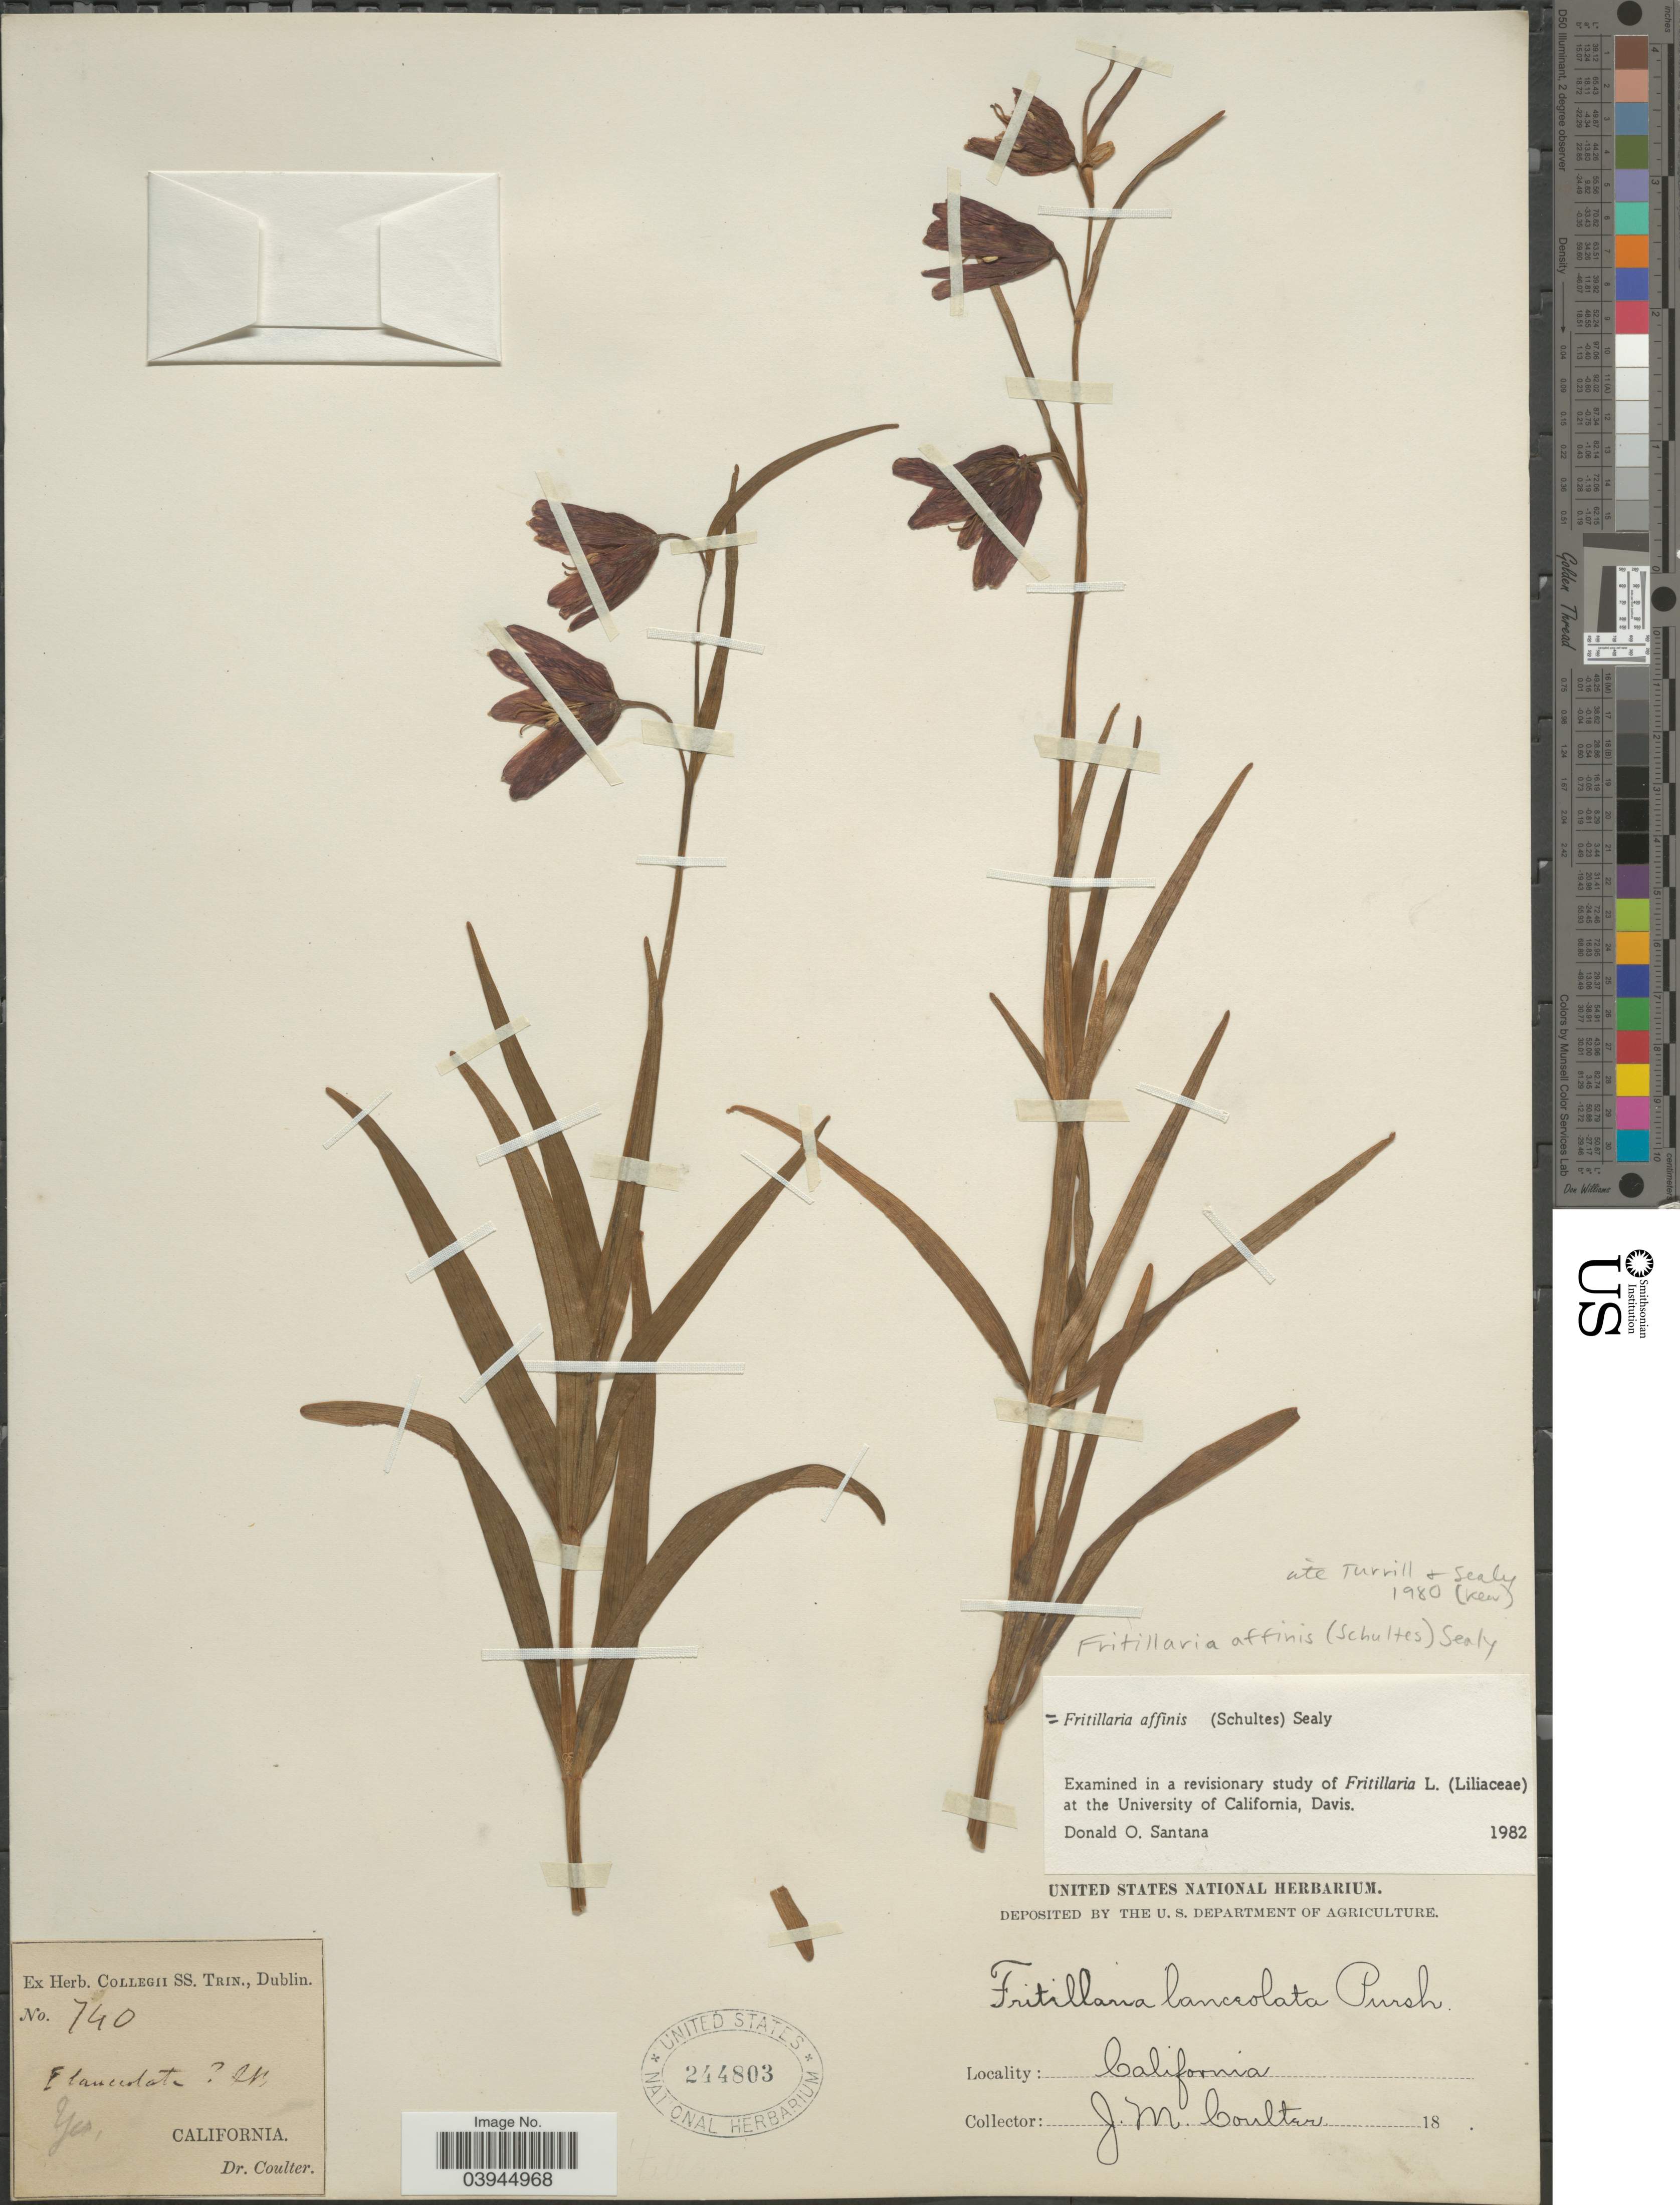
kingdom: Plantae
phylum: Tracheophyta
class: Liliopsida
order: Liliales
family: Liliaceae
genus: Fritillaria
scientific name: Fritillaria affinis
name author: (Schult. & Schult. f.) Sealy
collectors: J. M. Coulter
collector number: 740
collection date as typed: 18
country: United States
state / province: California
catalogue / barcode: US 244803